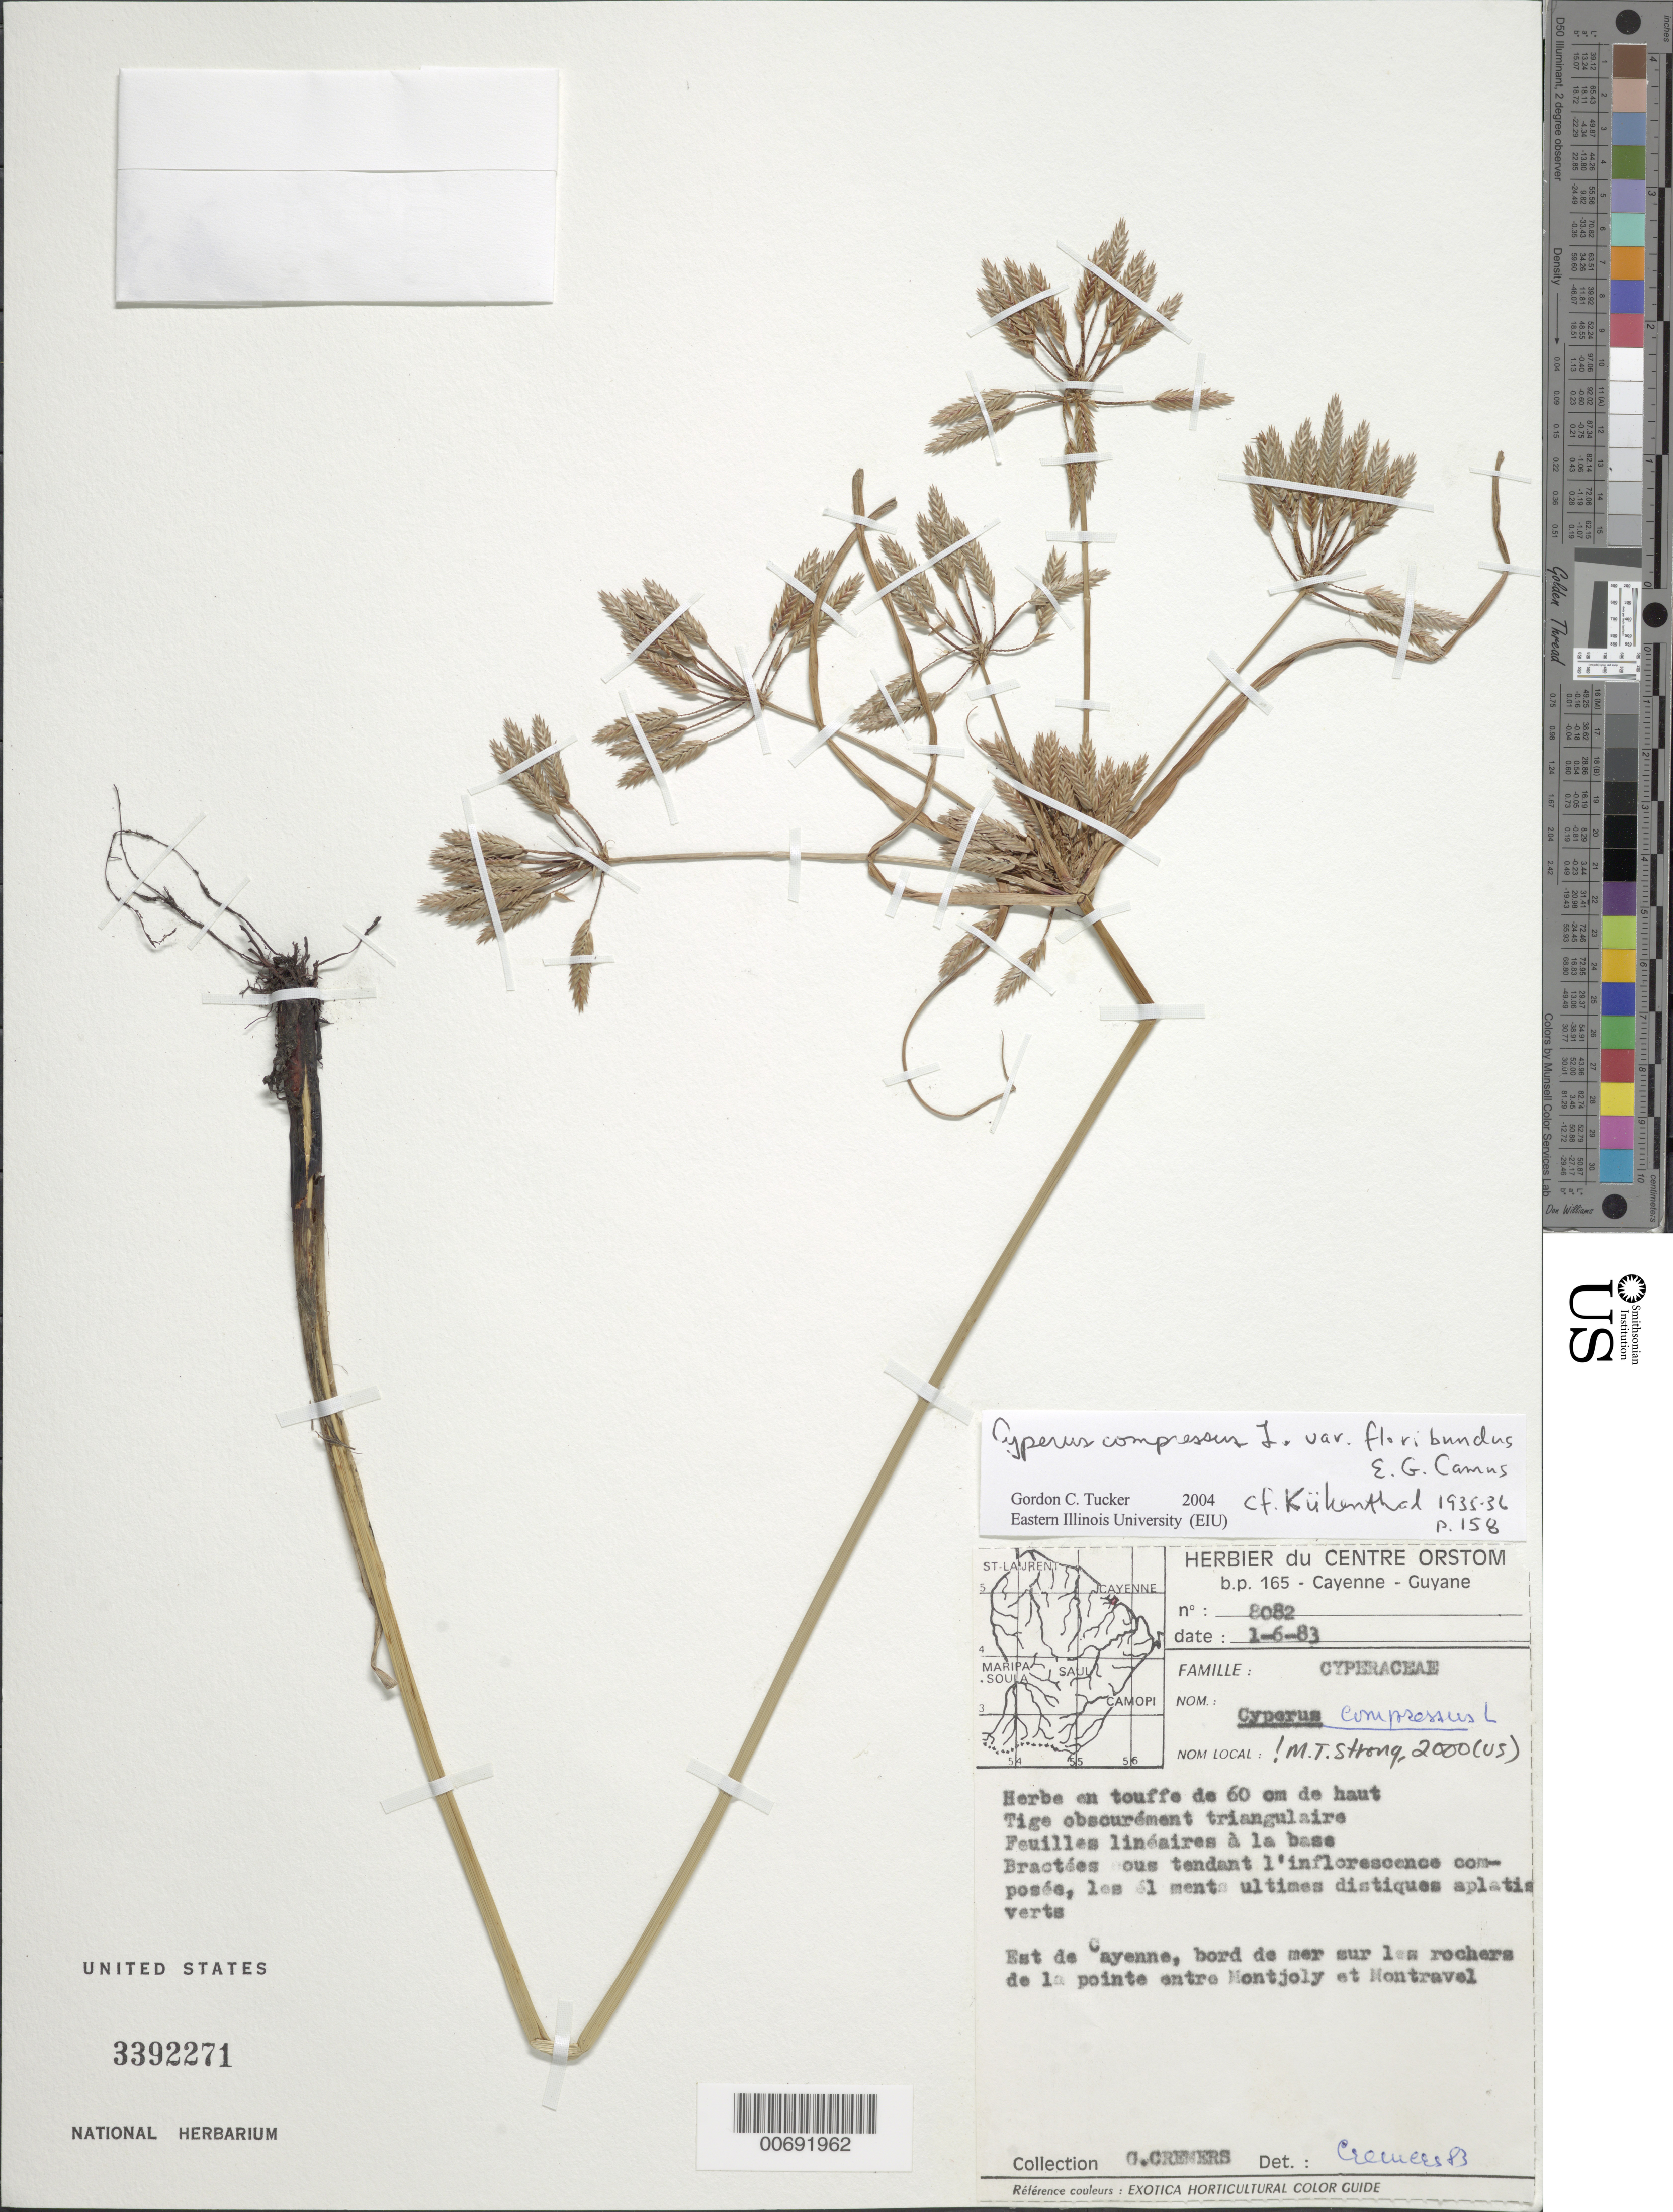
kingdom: Plantae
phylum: Tracheophyta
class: Liliopsida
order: Poales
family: Cyperaceae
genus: Cyperus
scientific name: Cyperus compressus var. floribundus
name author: E.G. Camus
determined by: Tucker, G. C.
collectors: G. Cremers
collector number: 8082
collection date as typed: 1-Jun-83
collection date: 1983-06-01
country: French Guiana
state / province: Cayenne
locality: Cayenne, east of, betw. Montjoly and Montravel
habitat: Seaside, on rocks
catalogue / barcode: US 3392271